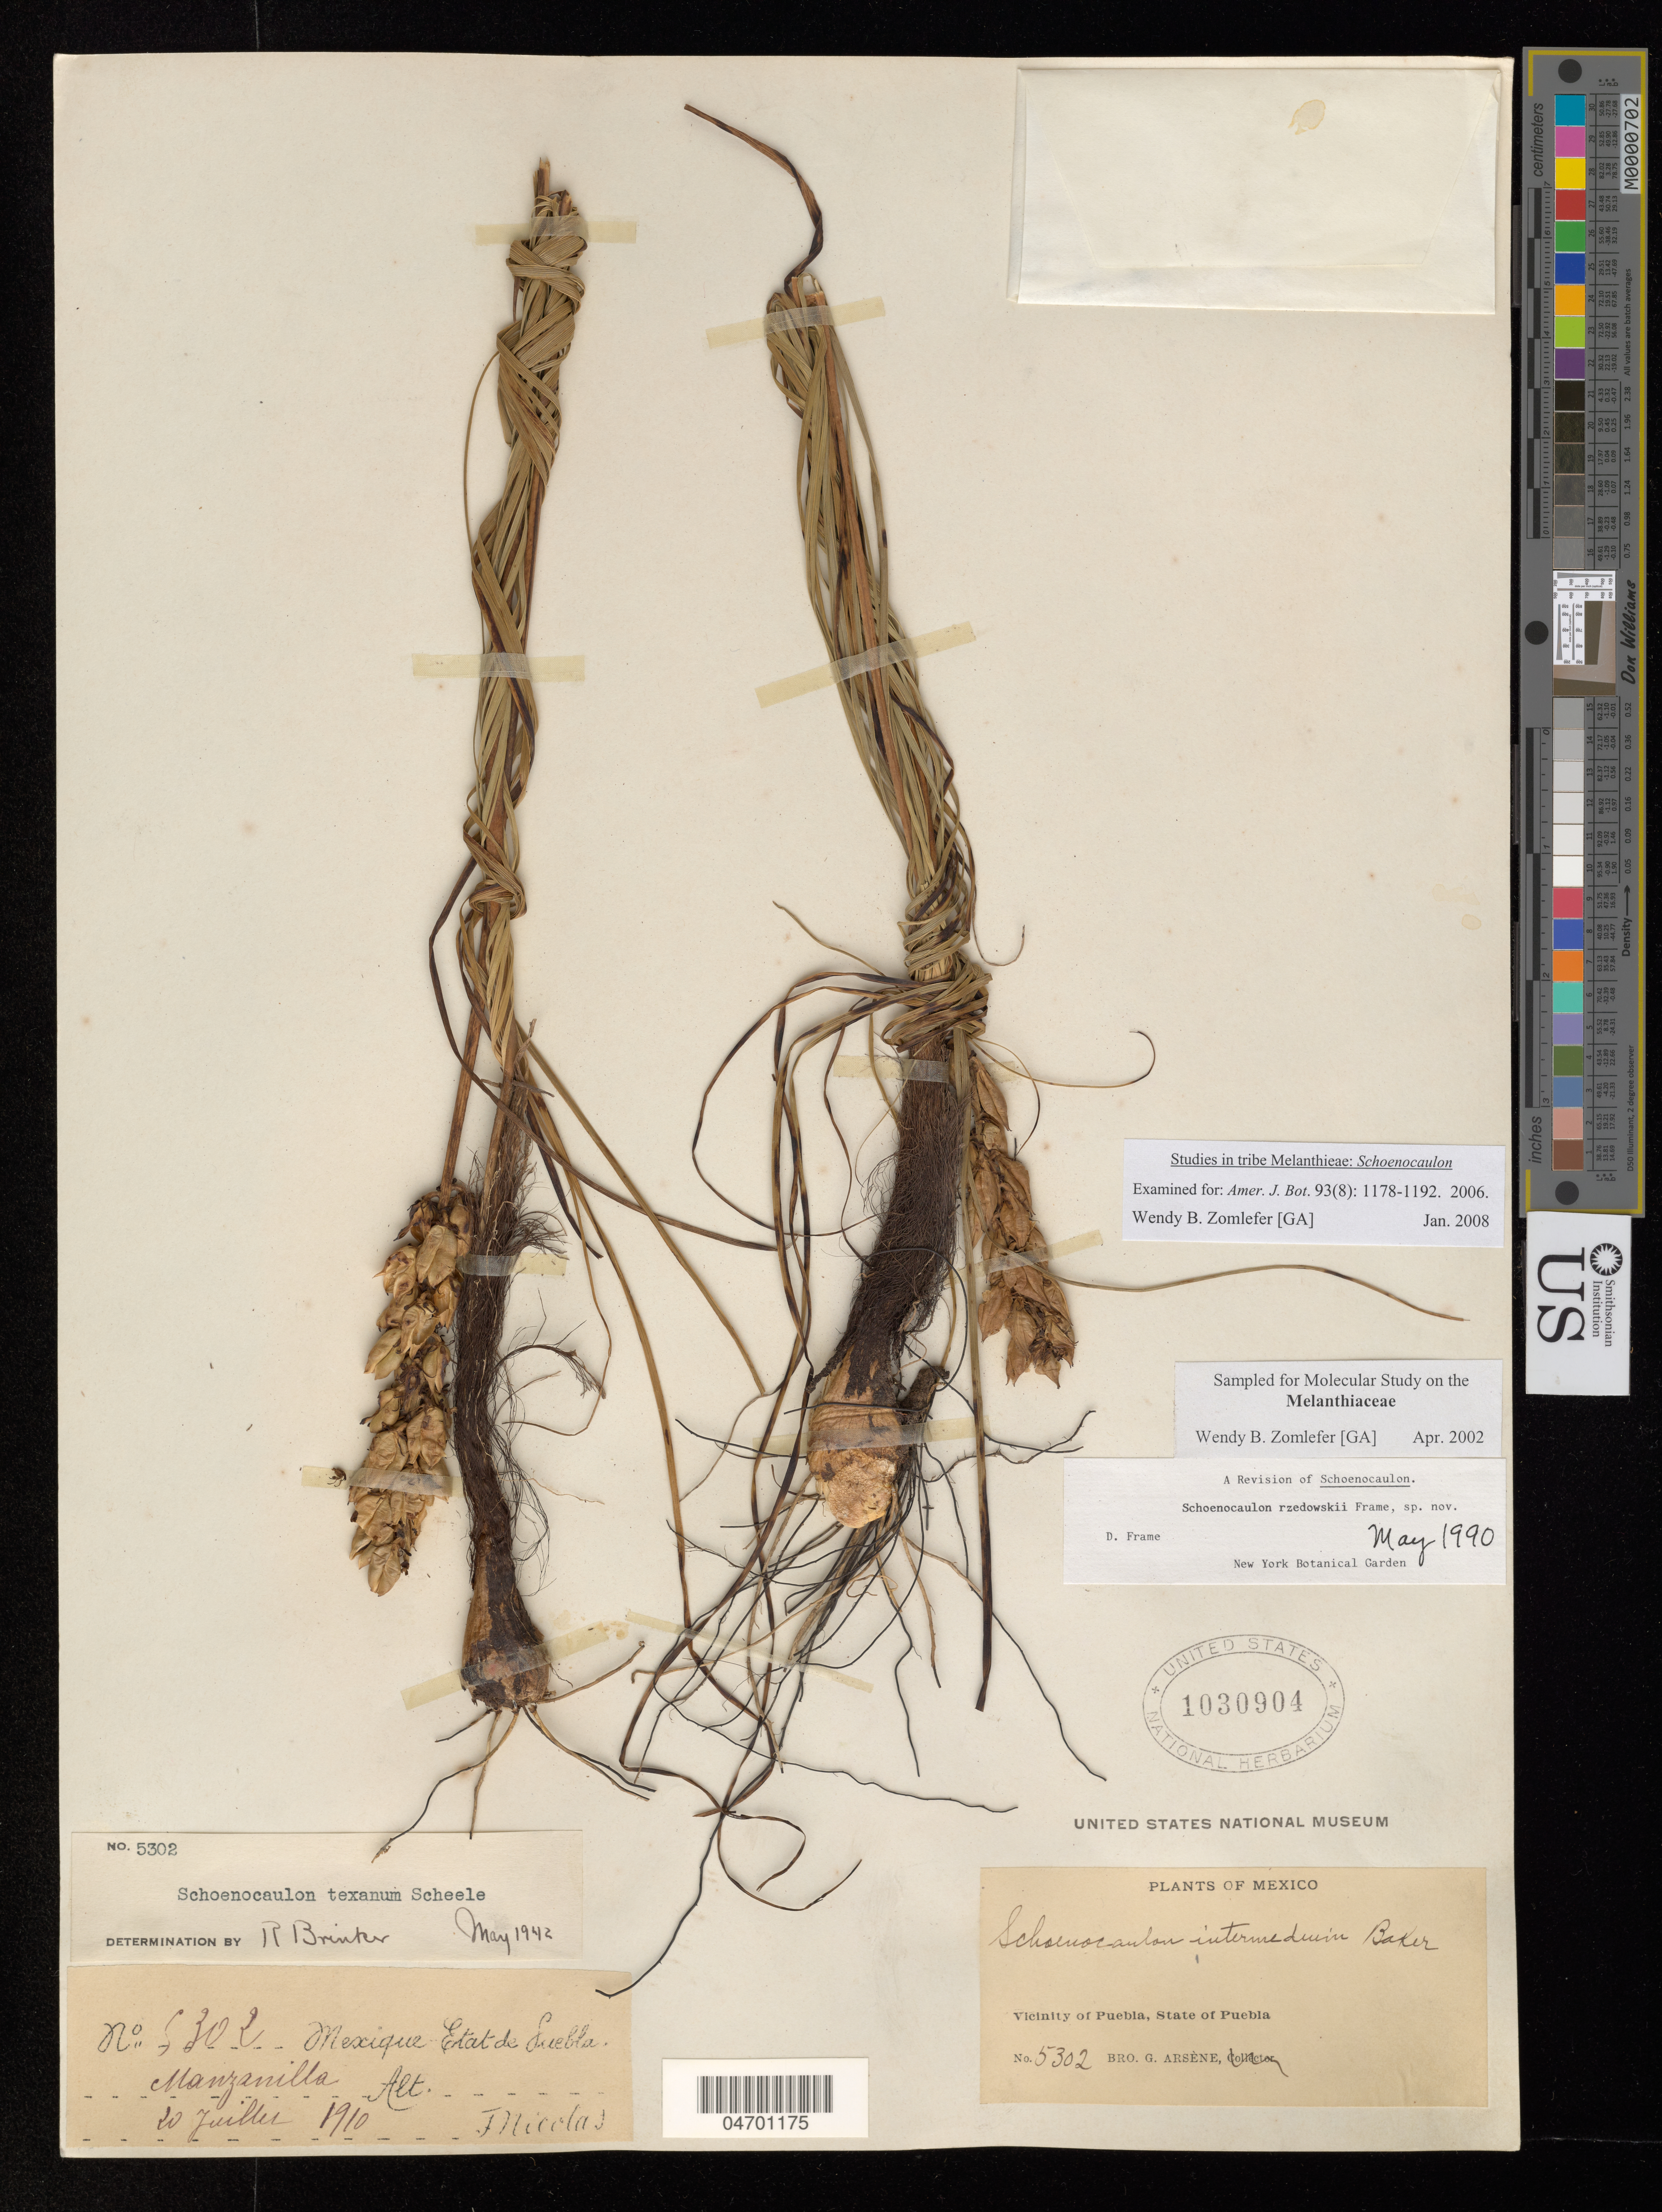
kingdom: Plantae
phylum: Tracheophyta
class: Liliopsida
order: Liliales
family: Melanthiaceae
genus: Schoenocaulon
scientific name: Schoenocaulon sp.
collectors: Bro. G. Arsène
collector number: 5302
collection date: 1910-07-20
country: Mexico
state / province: Puebla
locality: Vicinity of Puebla. Manzanilla.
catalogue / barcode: US 1030904